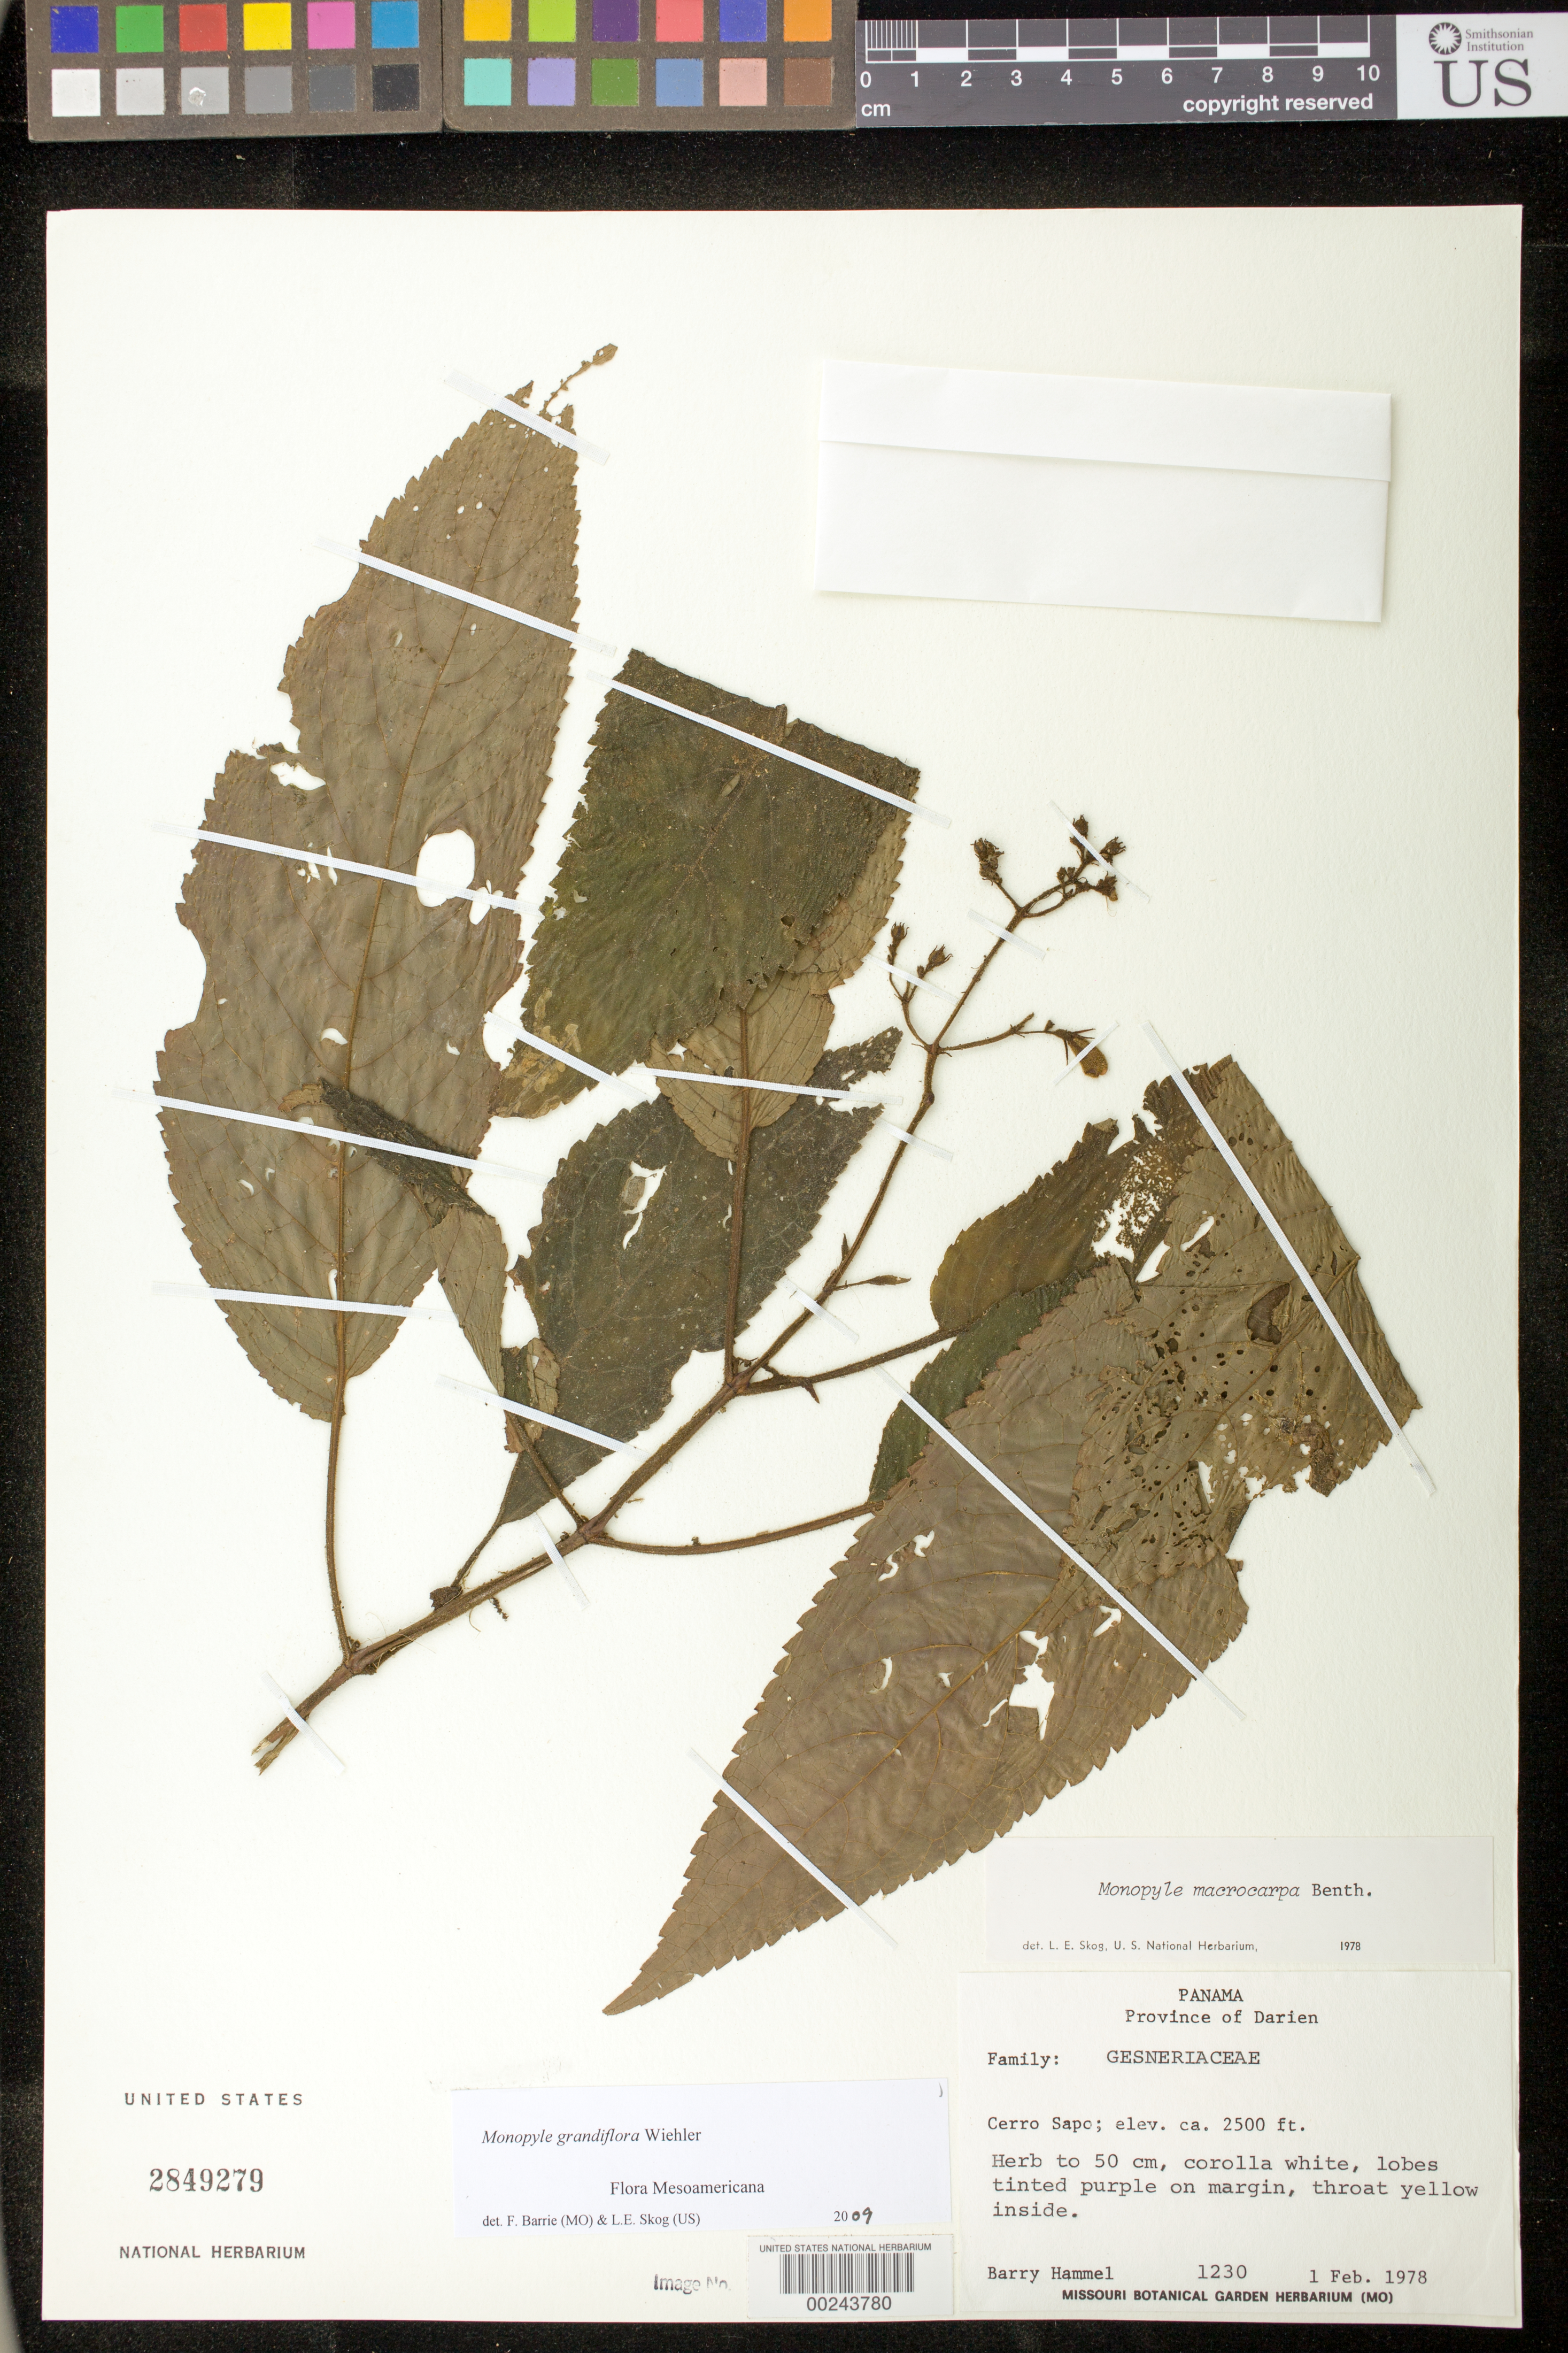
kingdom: Plantae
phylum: Tracheophyta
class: Magnoliopsida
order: Lamiales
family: Gesneriaceae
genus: Monopyle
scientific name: Monopyle grandiflora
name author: Wiehler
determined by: Barrie, F. R.; Skog, Laurence E.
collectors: B. Hammel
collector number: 1230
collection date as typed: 01 Feb 1978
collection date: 1978-02-01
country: Panama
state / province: Darién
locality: Cerro Sapo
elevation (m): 762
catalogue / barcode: US 2849279